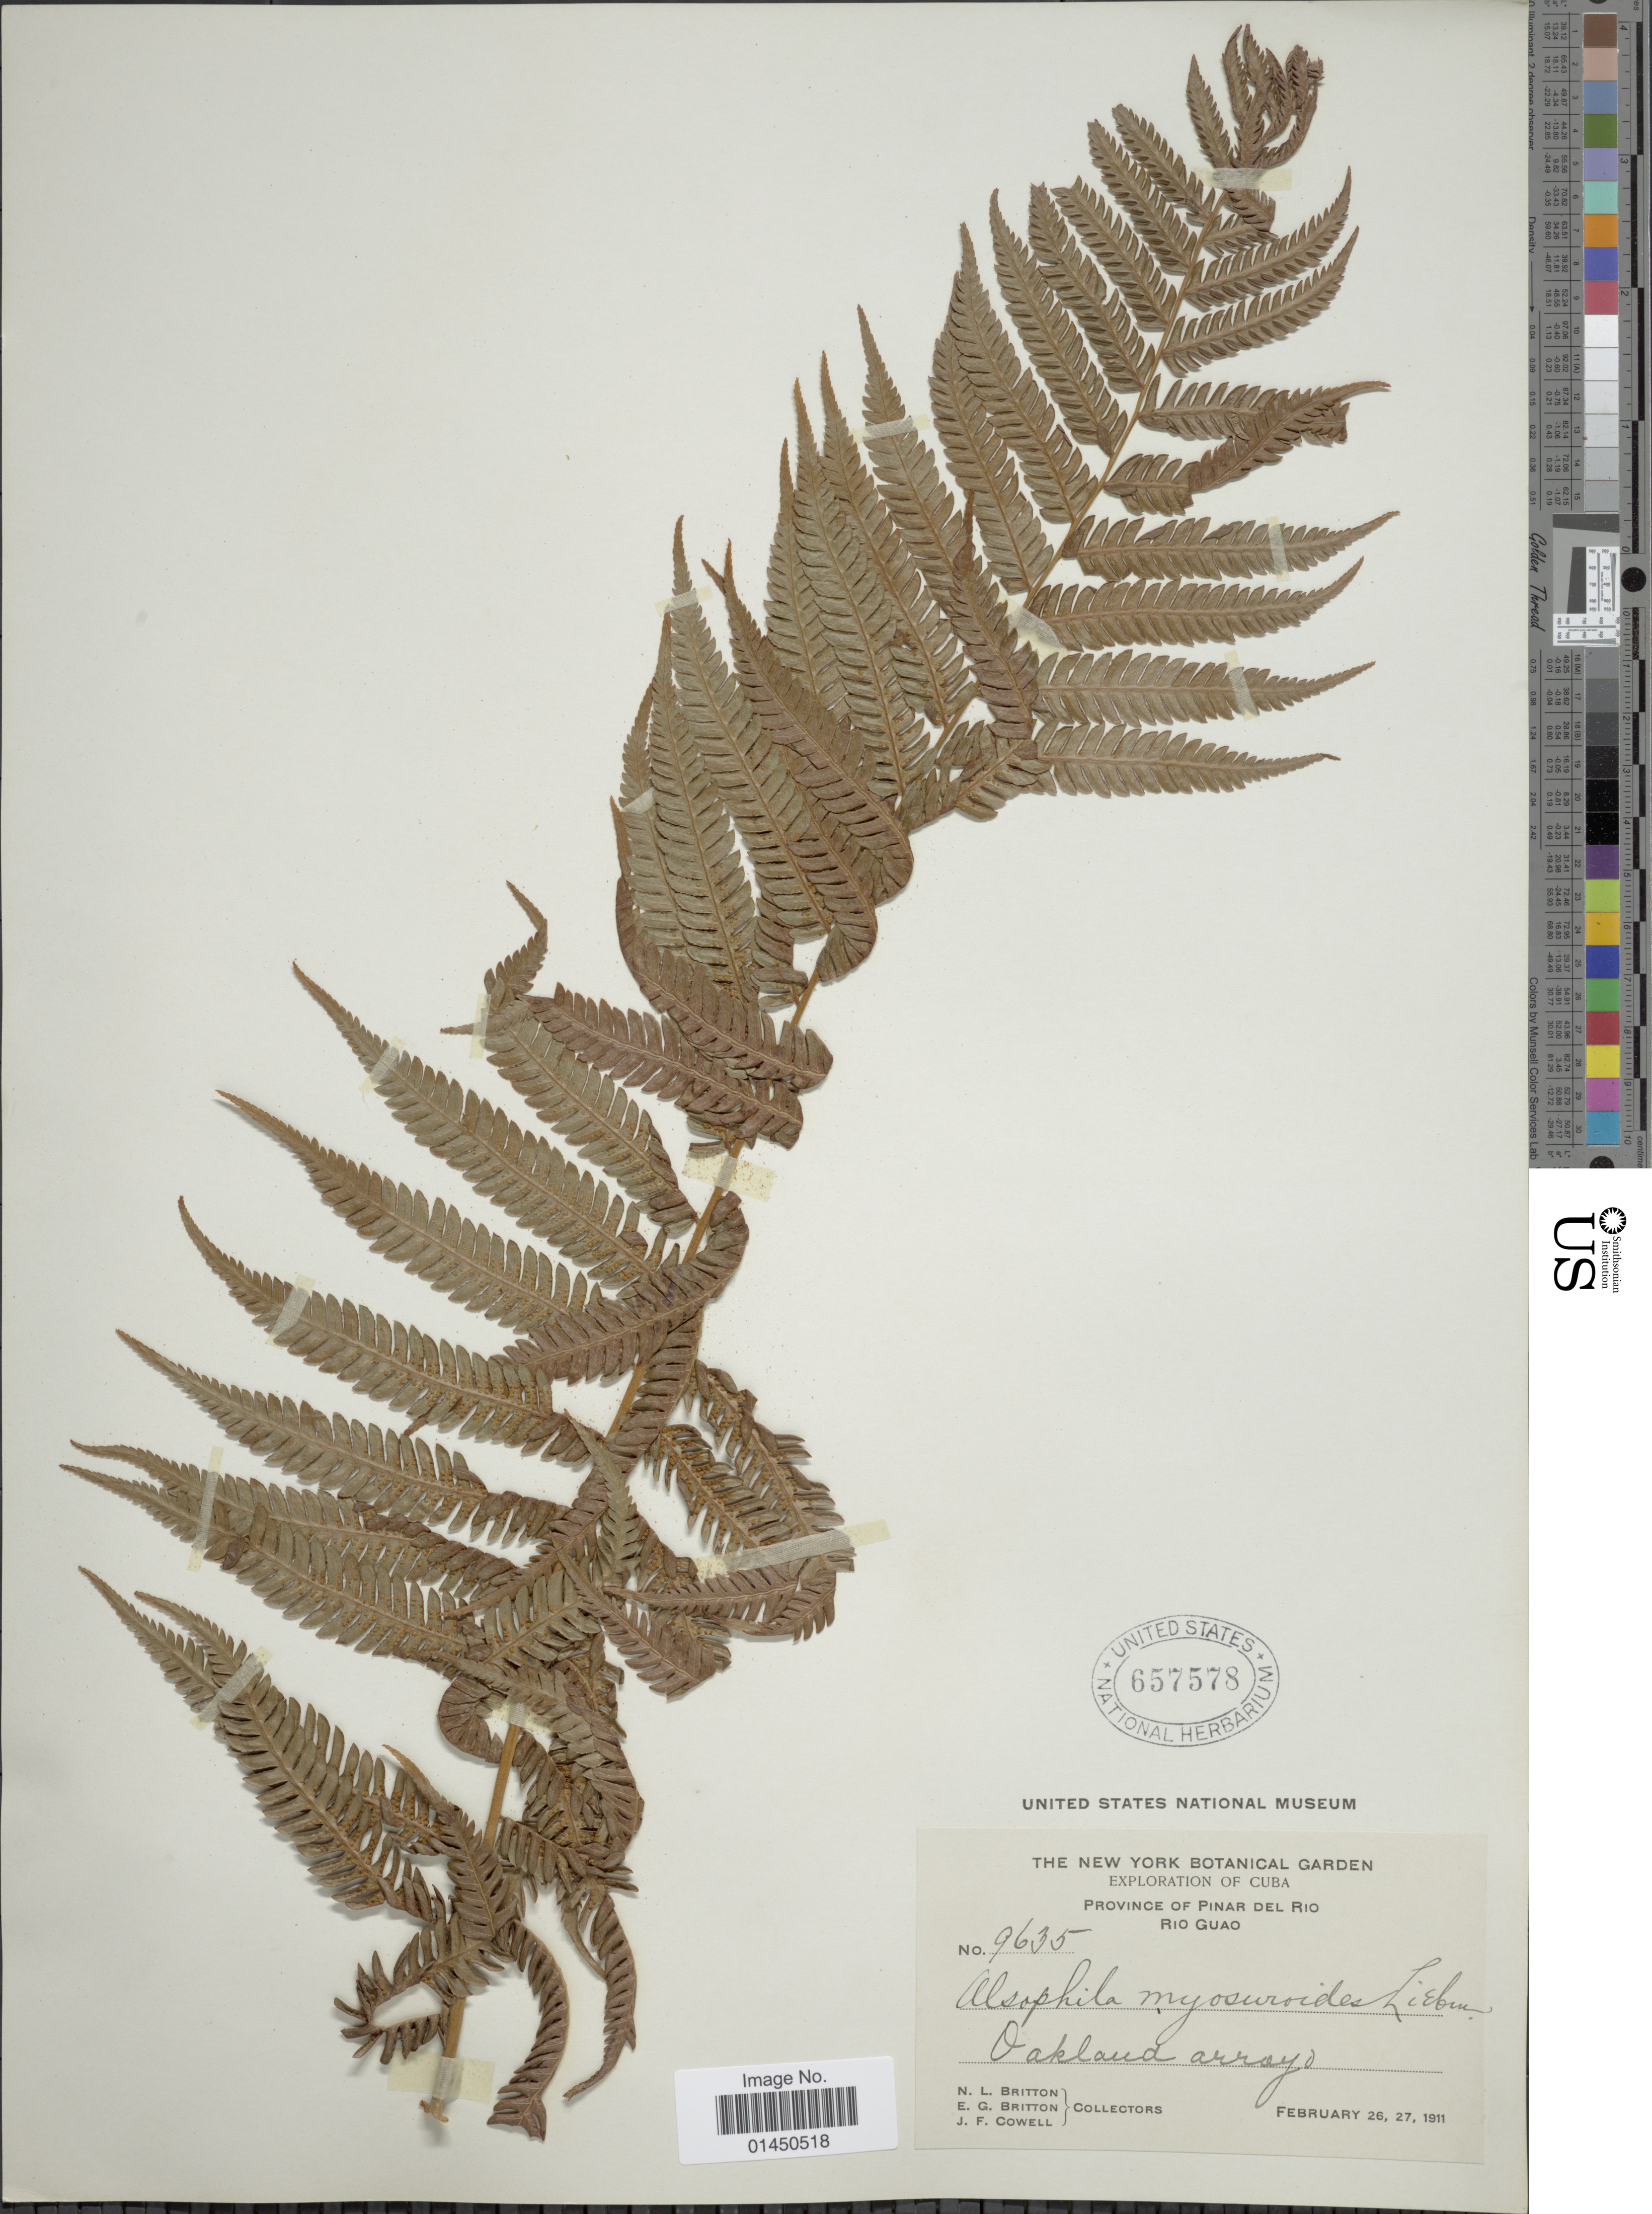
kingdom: Plantae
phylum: Tracheophyta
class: Polypodiopsida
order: Cyatheales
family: Cyatheaceae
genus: Cyathea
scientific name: Cyathea myosuriodes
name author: (Liebm.) Domin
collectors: N. Britton, E. G. Britton & J. F. Cowell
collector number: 9635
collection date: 1911-02-26/1911-02-27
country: Cuba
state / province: Pinar del Río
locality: Rio Guao, Oakland arroyo.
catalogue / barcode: US 657578